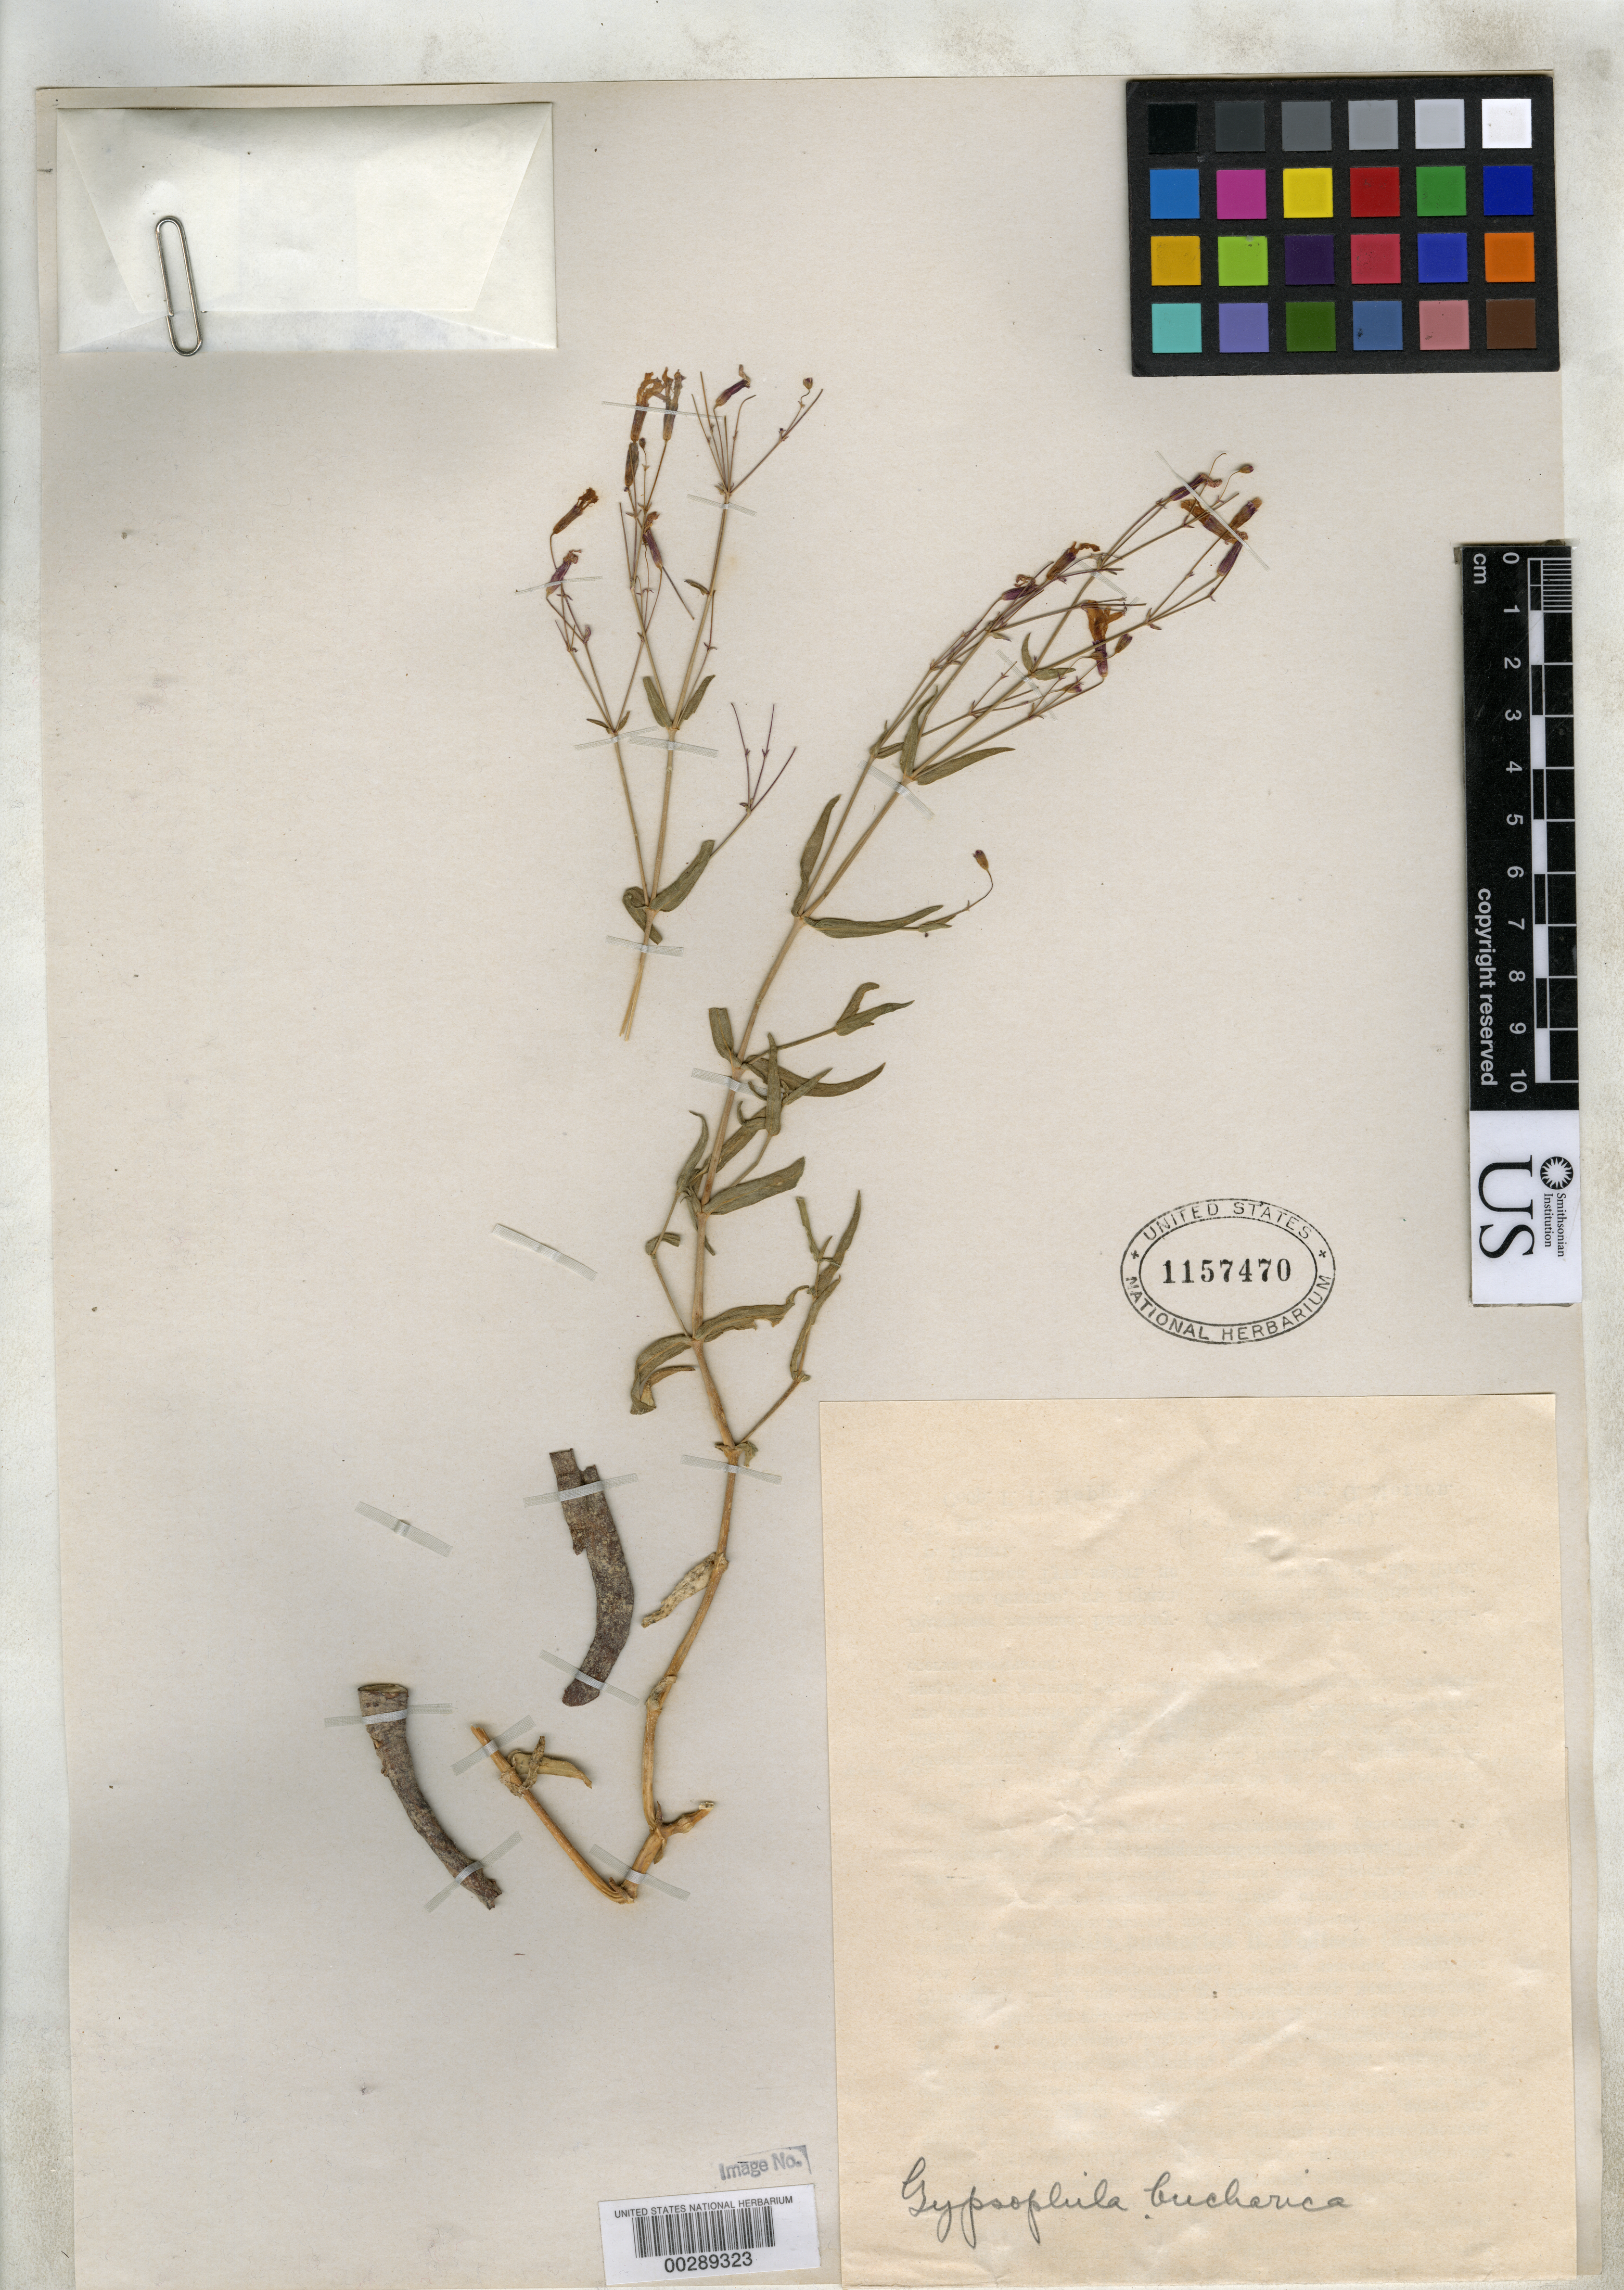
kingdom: Plantae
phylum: Tracheophyta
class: Magnoliopsida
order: Caryophyllales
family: Caryophyllaceae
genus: Gypsophila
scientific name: Gypsophila bucharica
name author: B. Fedtsch.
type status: Isotype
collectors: G. Morren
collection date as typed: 08 May 1906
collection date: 1906-05-08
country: Tajikistan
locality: Balkschuan, Tutkaul in Valle fluvii Wachsch.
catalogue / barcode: US 1157470